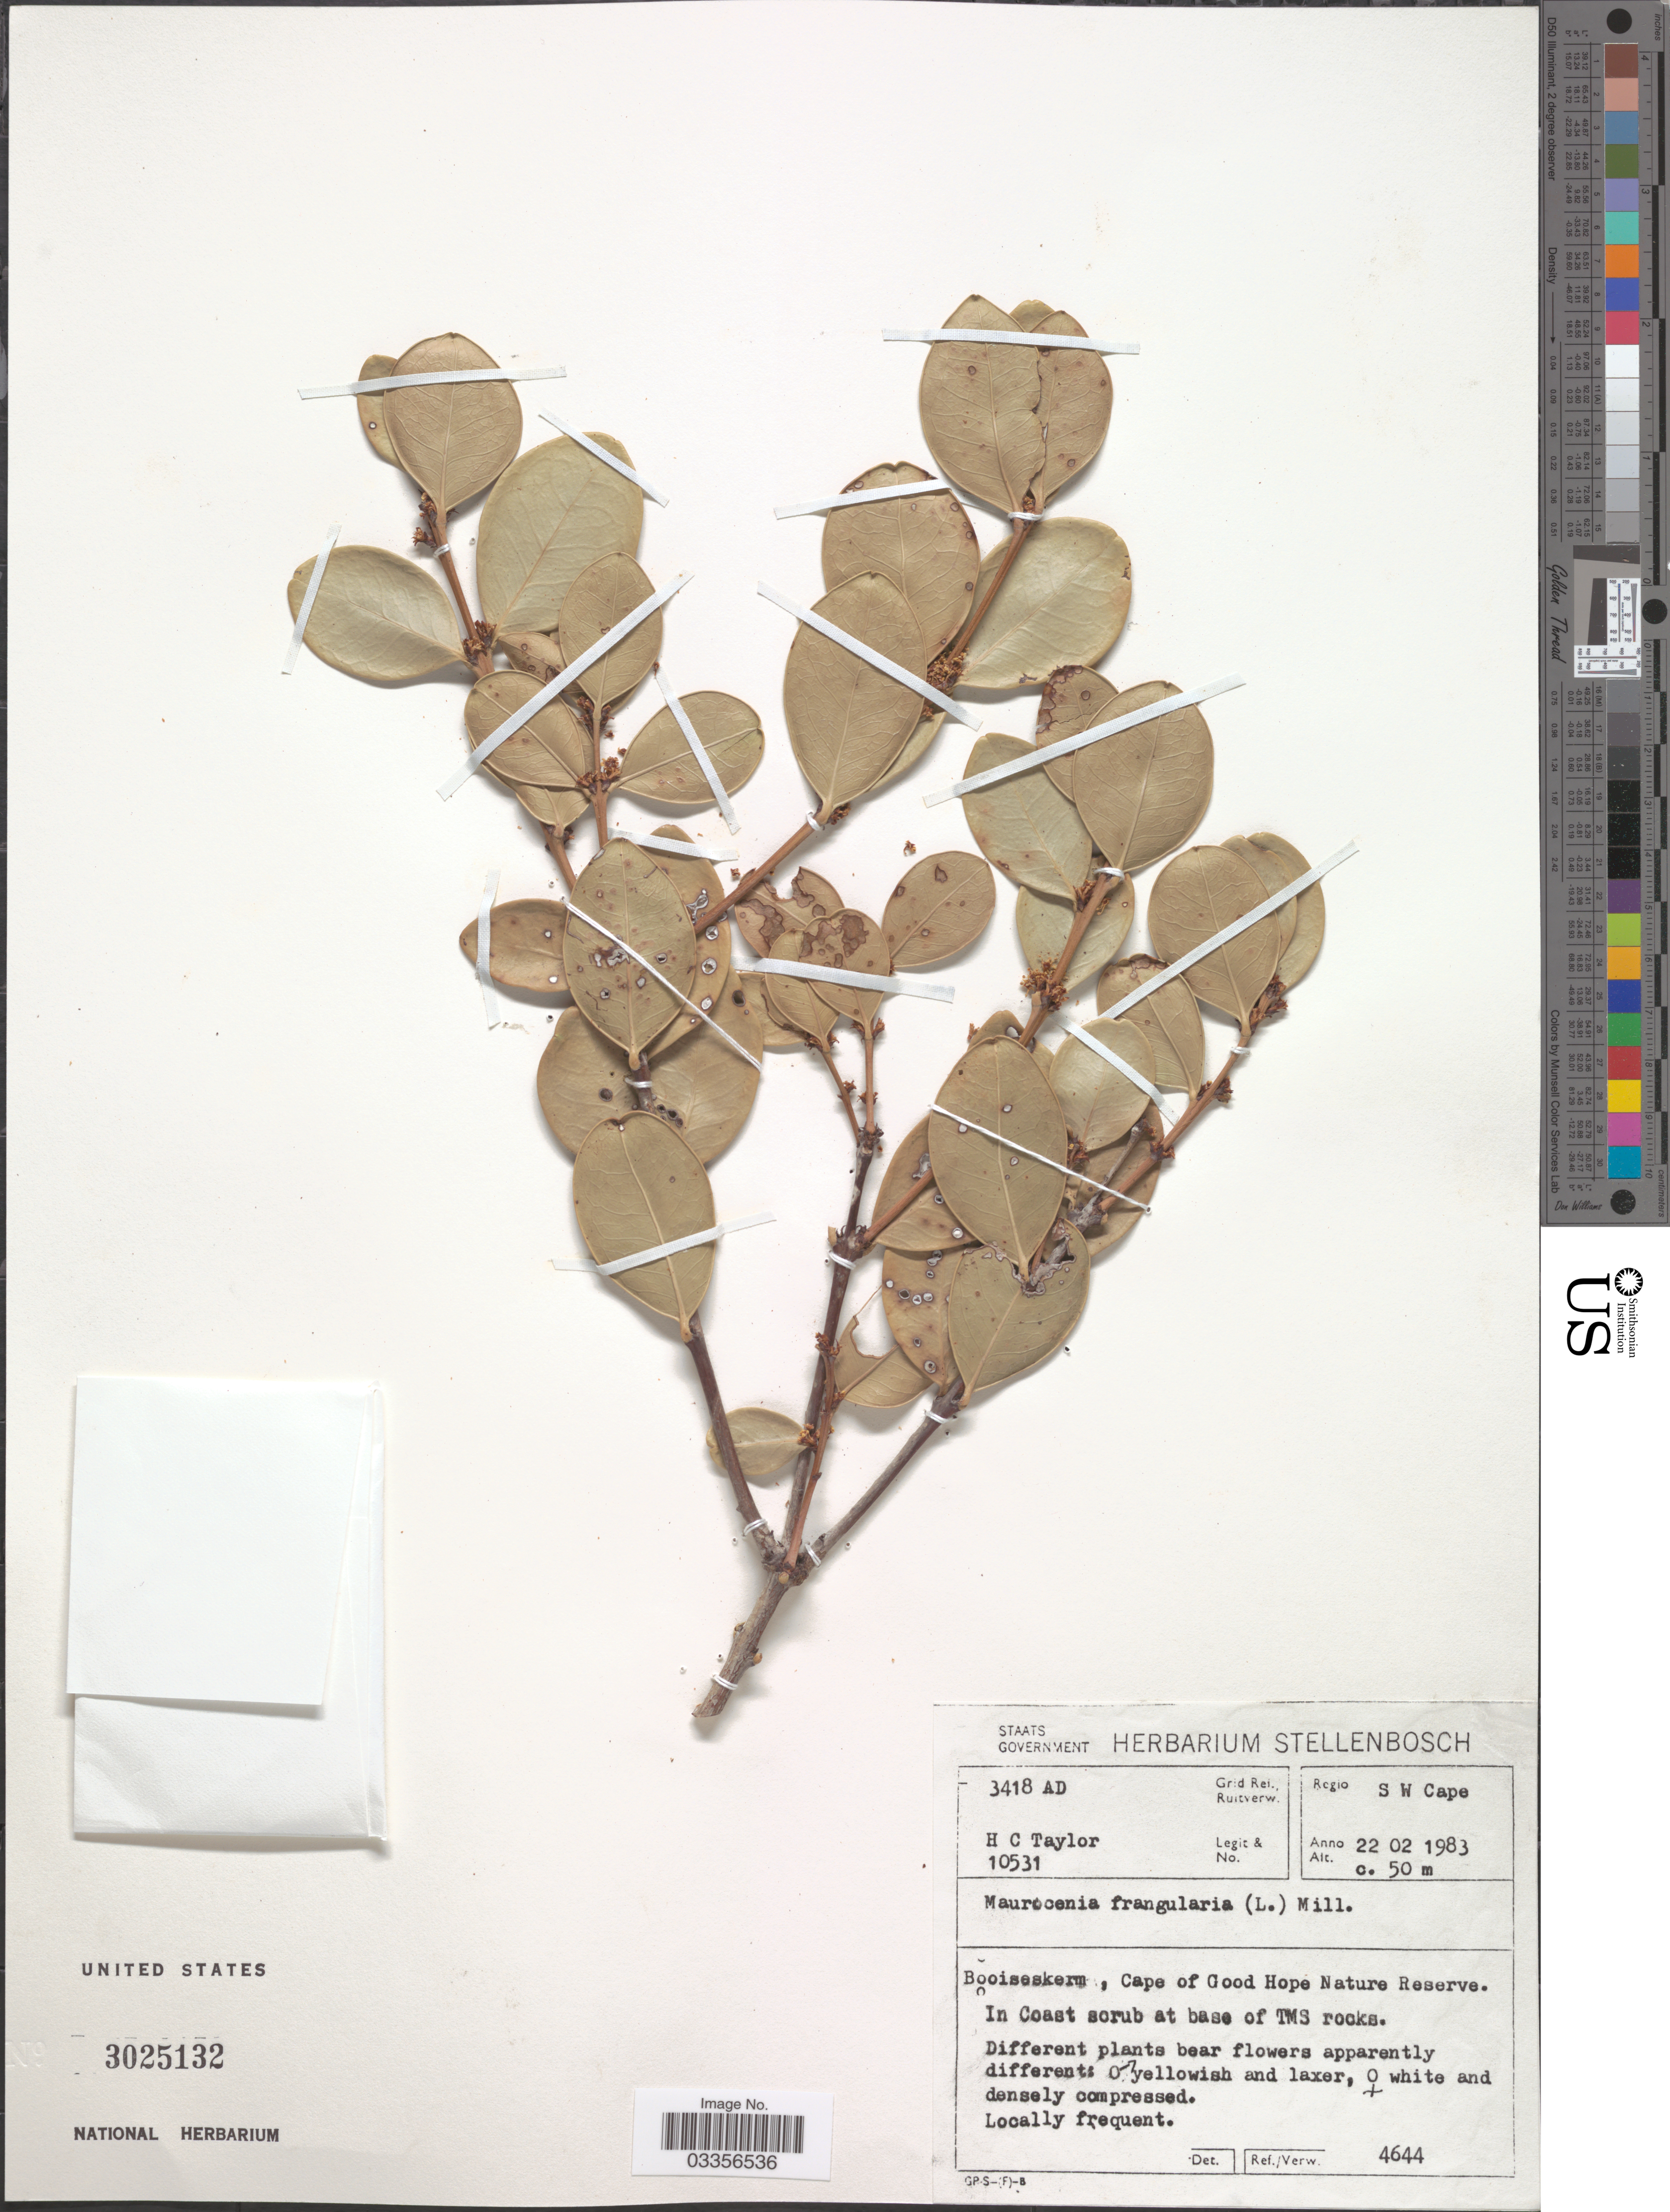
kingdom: Plantae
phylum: Tracheophyta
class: Magnoliopsida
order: Celastrales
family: Celastraceae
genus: Maurocenia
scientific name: Maurocenia frangularia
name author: Pers.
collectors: H. Taylor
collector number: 10531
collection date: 1983-02-22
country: South Africa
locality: Grid Ref./Ruitverw. 3418AD, Regio SW Cape, Booisekerm, Cape of Good Hope Nature Reserve.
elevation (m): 50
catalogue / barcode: US 3025132